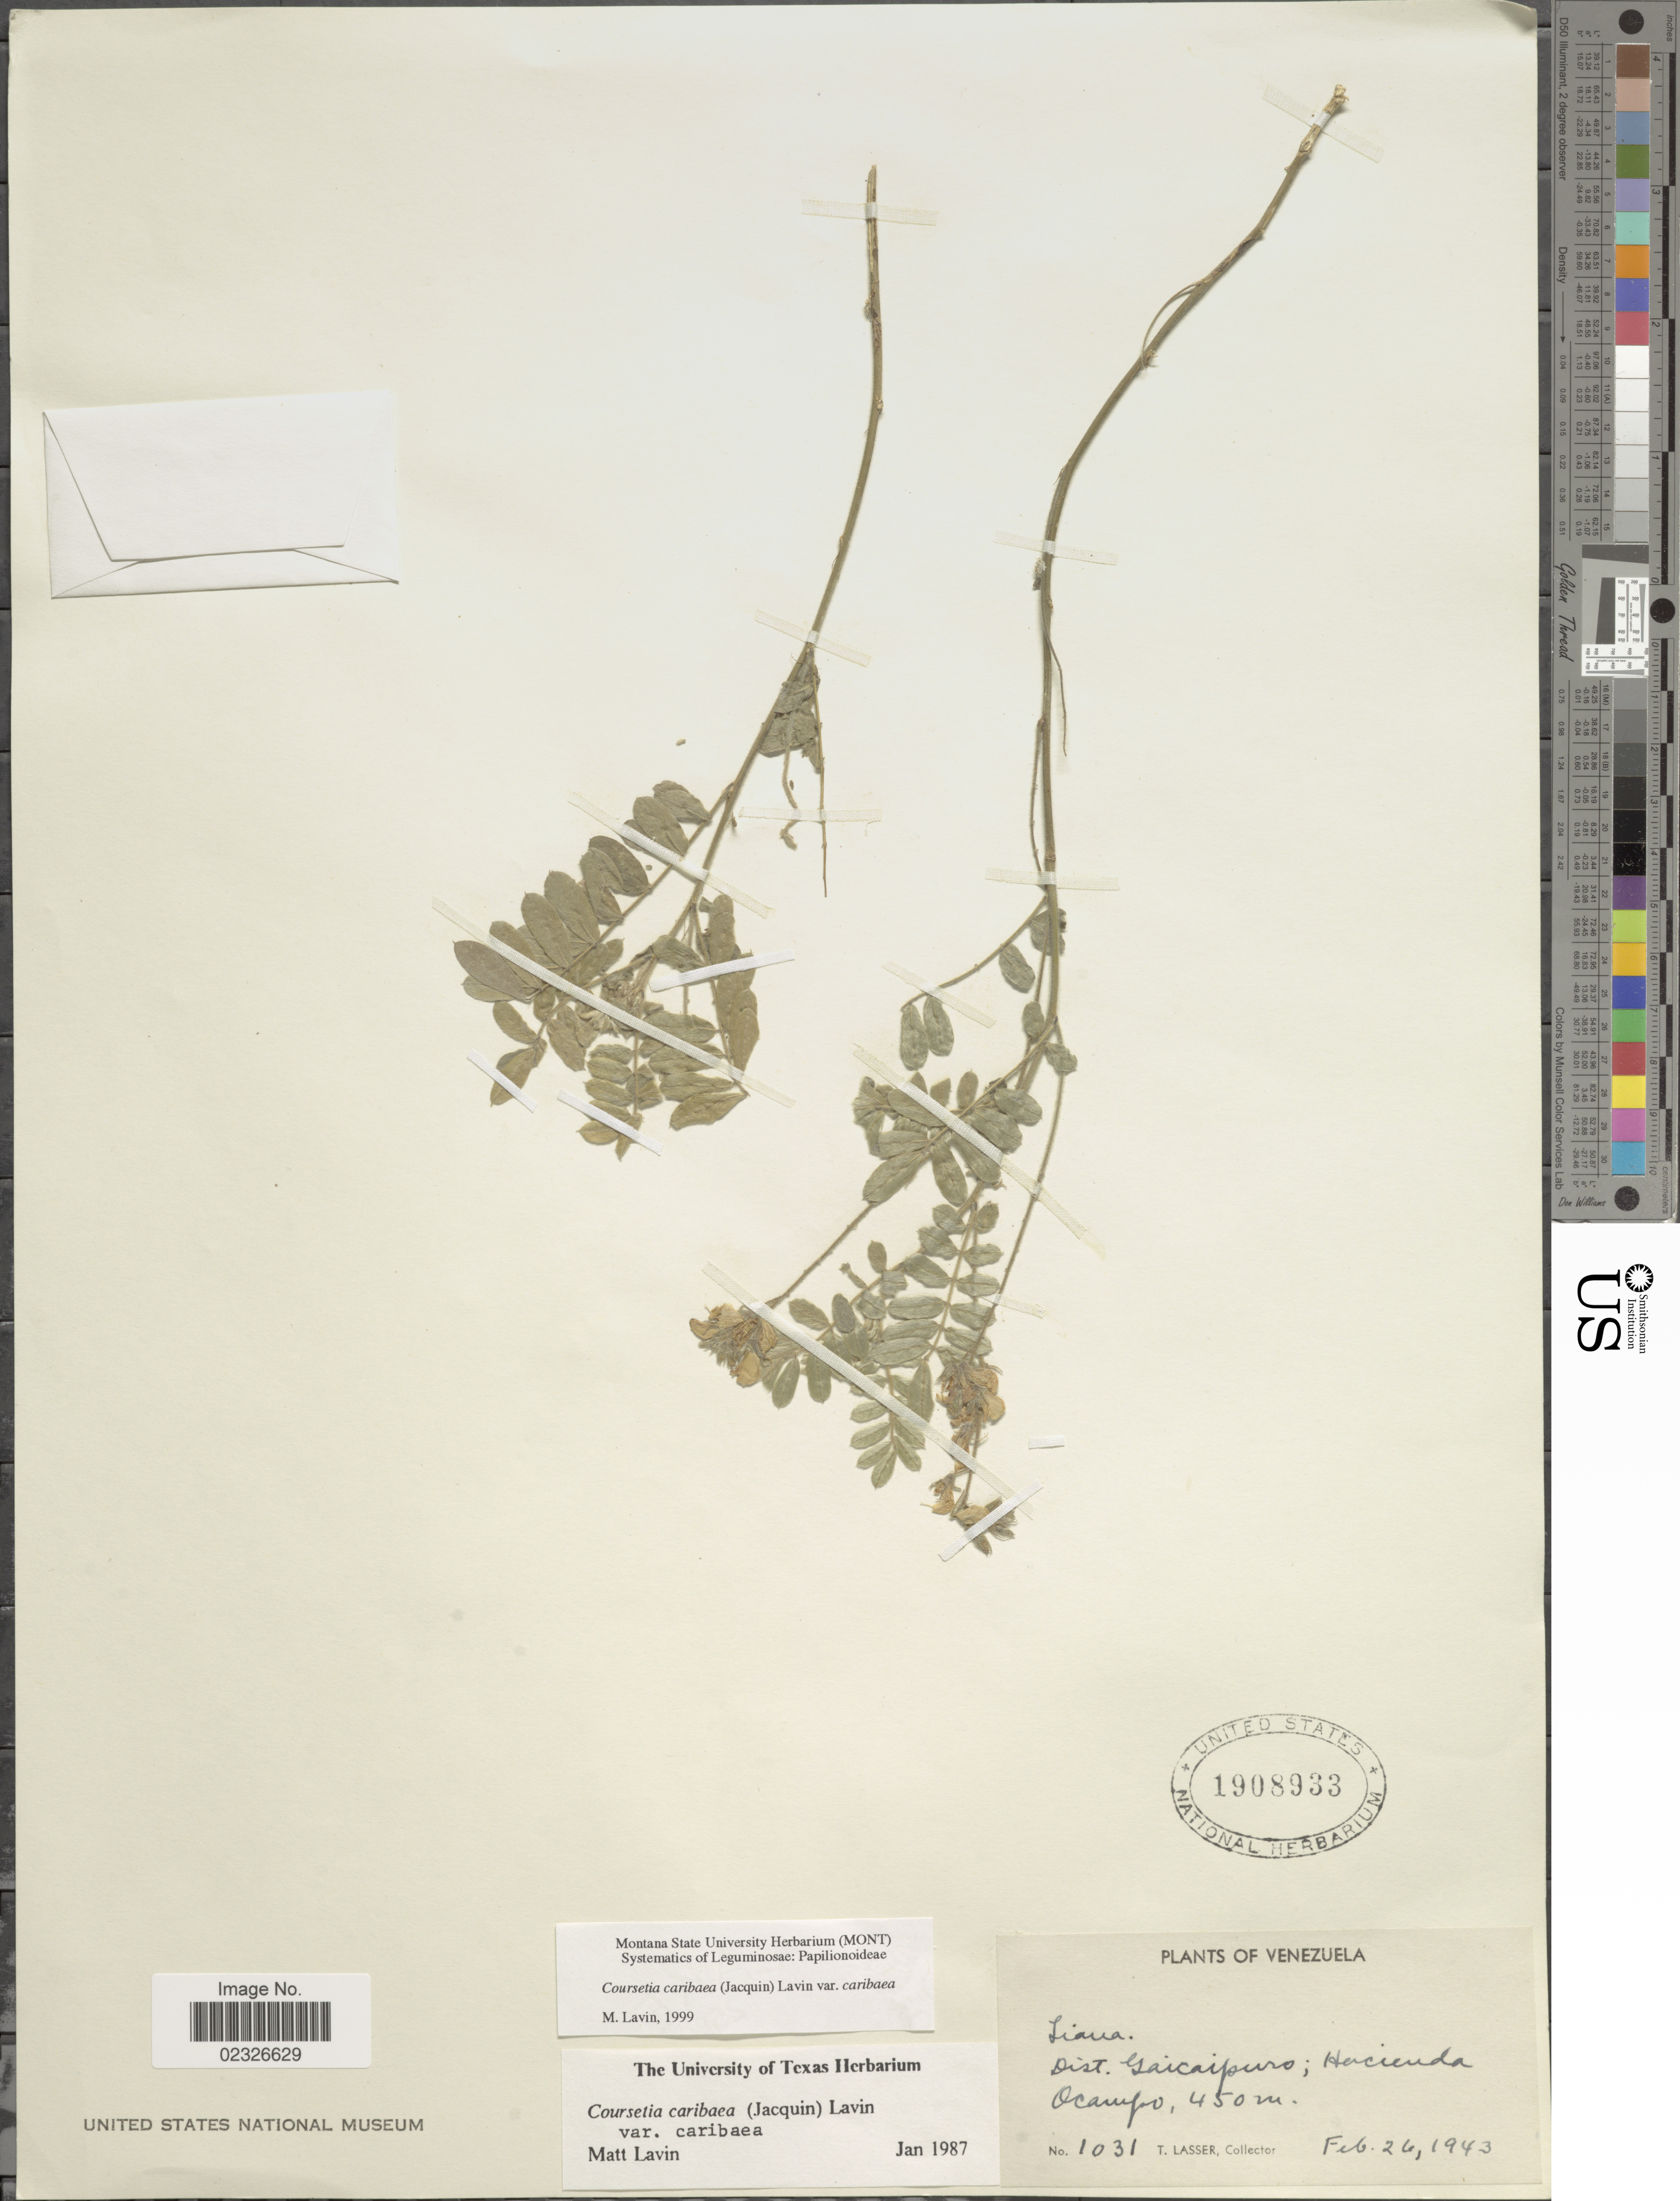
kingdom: Plantae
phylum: Tracheophyta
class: Magnoliopsida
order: Fabales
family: Fabaceae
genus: Coursetia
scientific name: Coursetia caribaea var. caribaea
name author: (Jacq.) Lavin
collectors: T. Lasser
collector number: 1031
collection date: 1943-02-26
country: Venezuela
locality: Dist. Gaicaipuro; Hacienda Ocampo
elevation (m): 450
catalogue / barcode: US 1908933